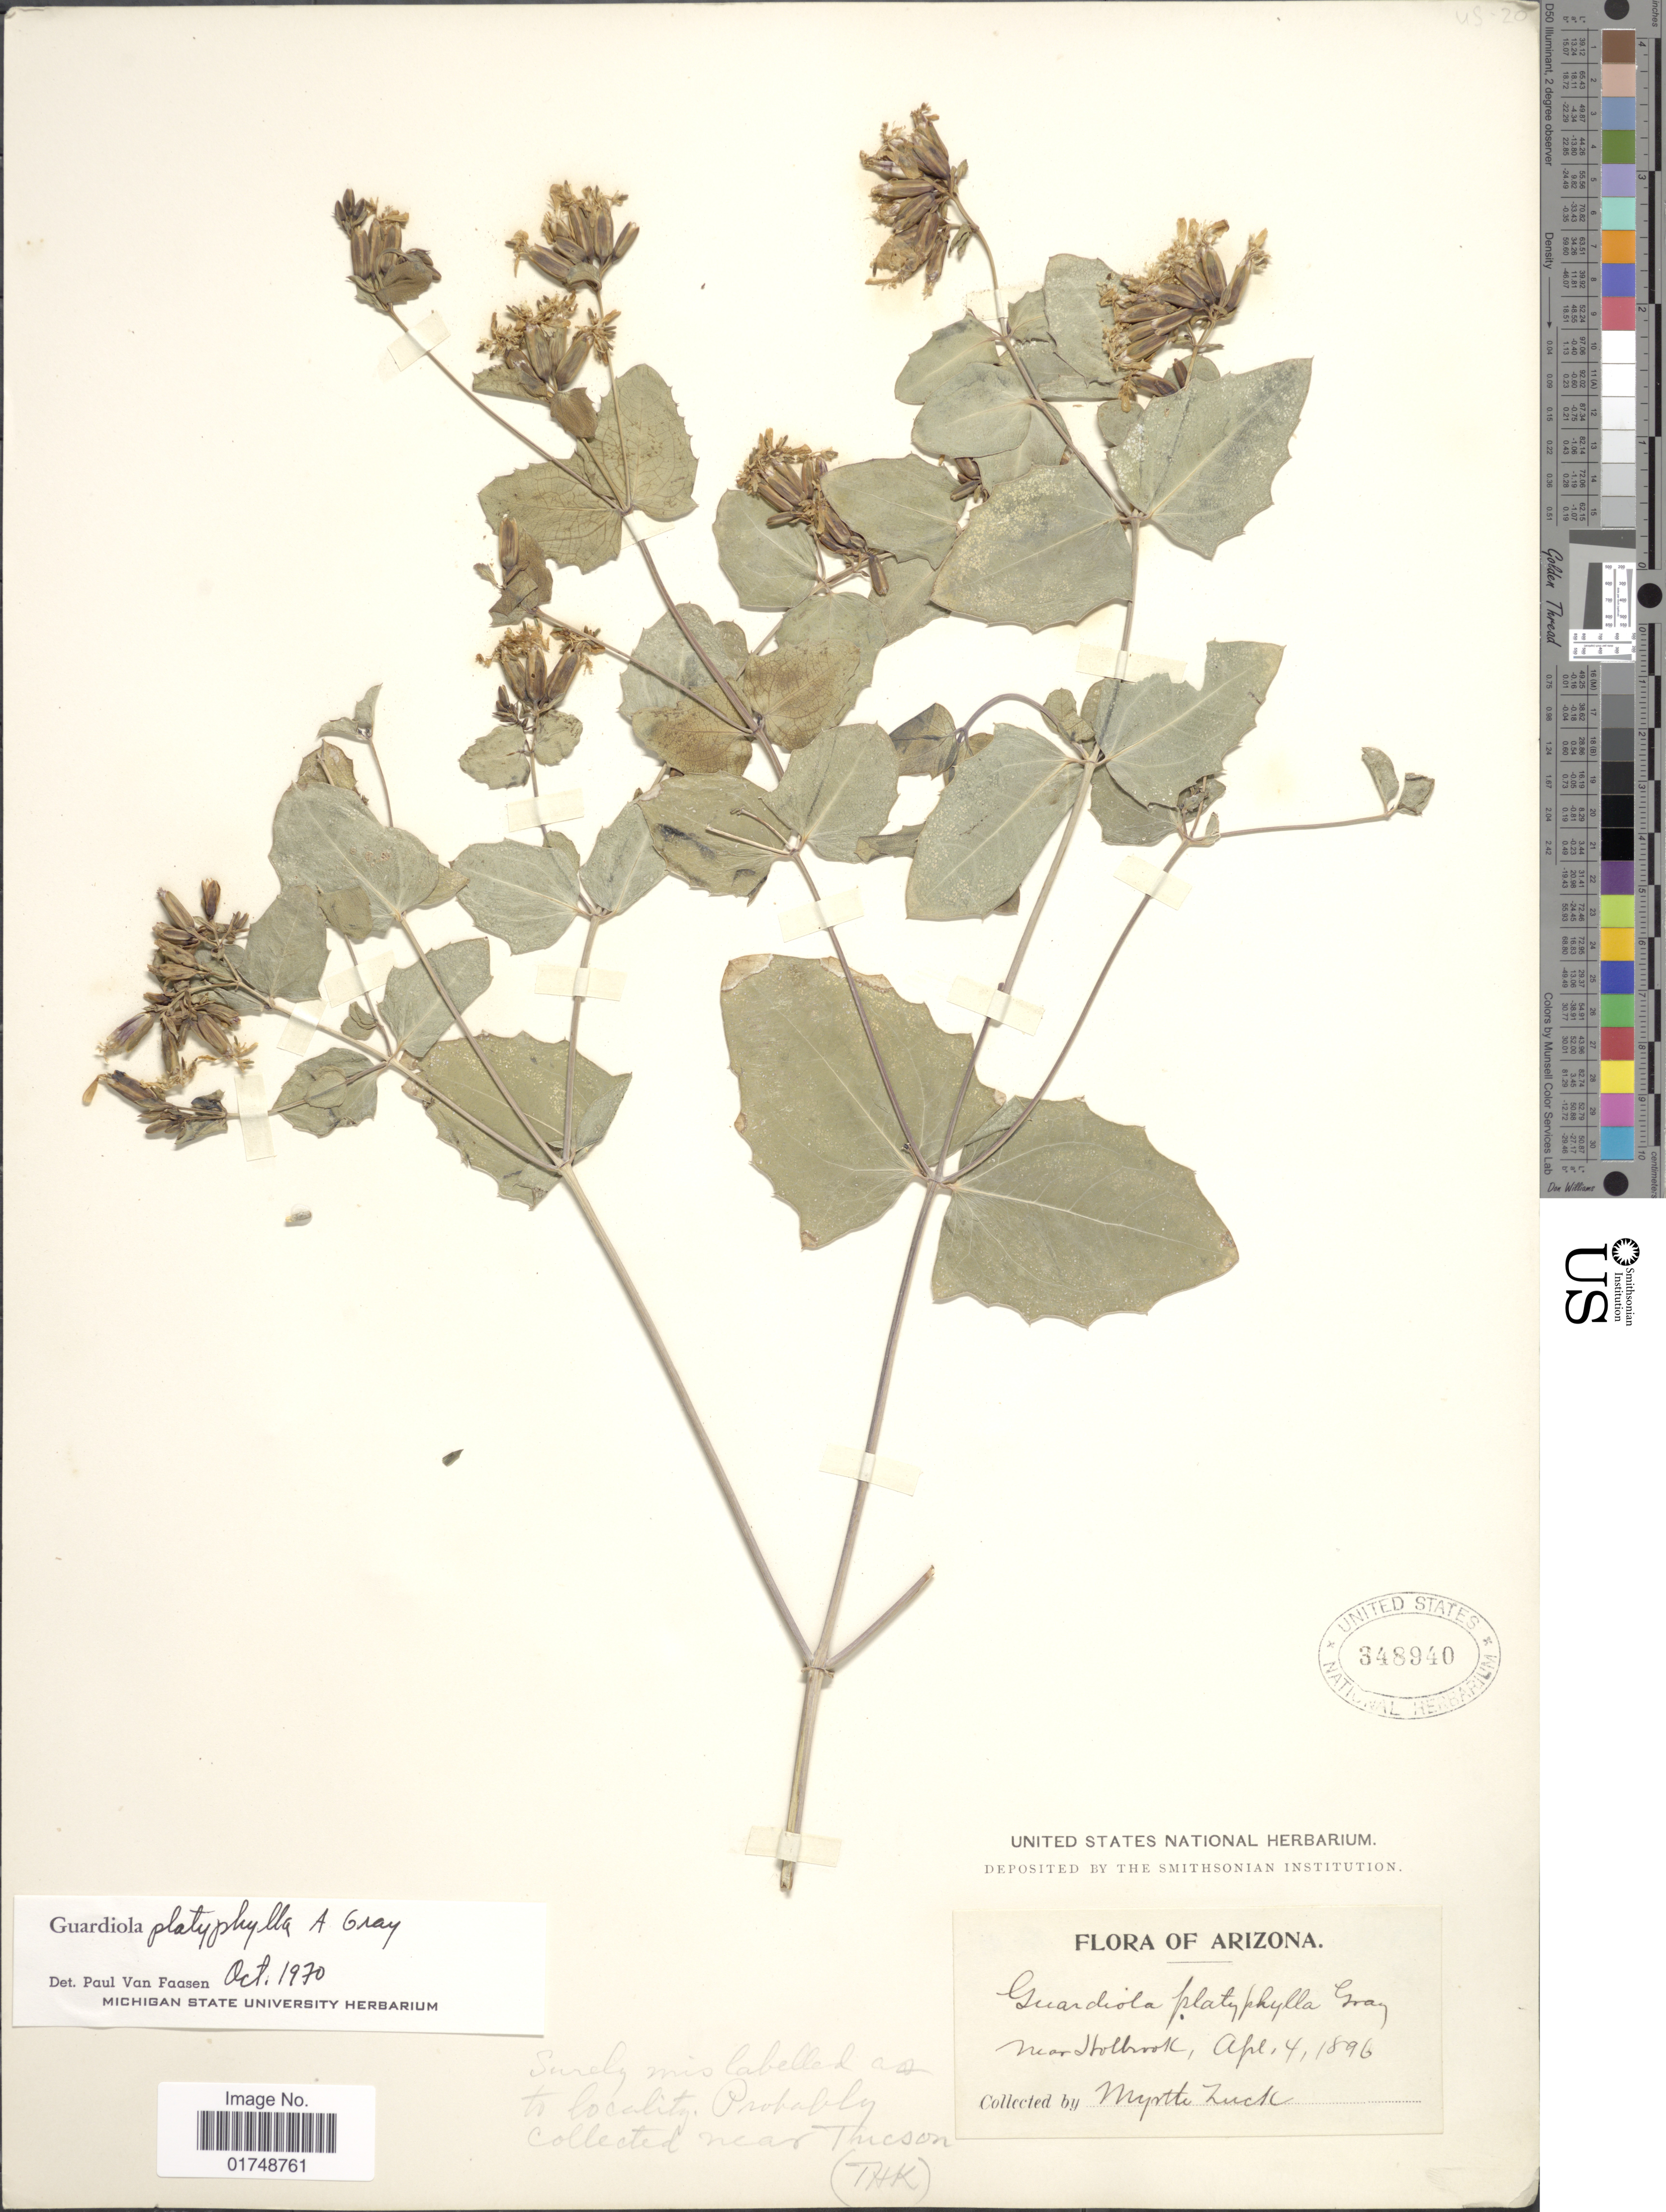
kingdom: Plantae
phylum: Tracheophyta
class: Magnoliopsida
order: Asterales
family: Asteraceae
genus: Guardiola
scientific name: Guardiola platyphylla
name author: A. Gray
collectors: M. Zuck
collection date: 1896-04-04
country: United States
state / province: Arizona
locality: Near Holbrook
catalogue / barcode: US 348940